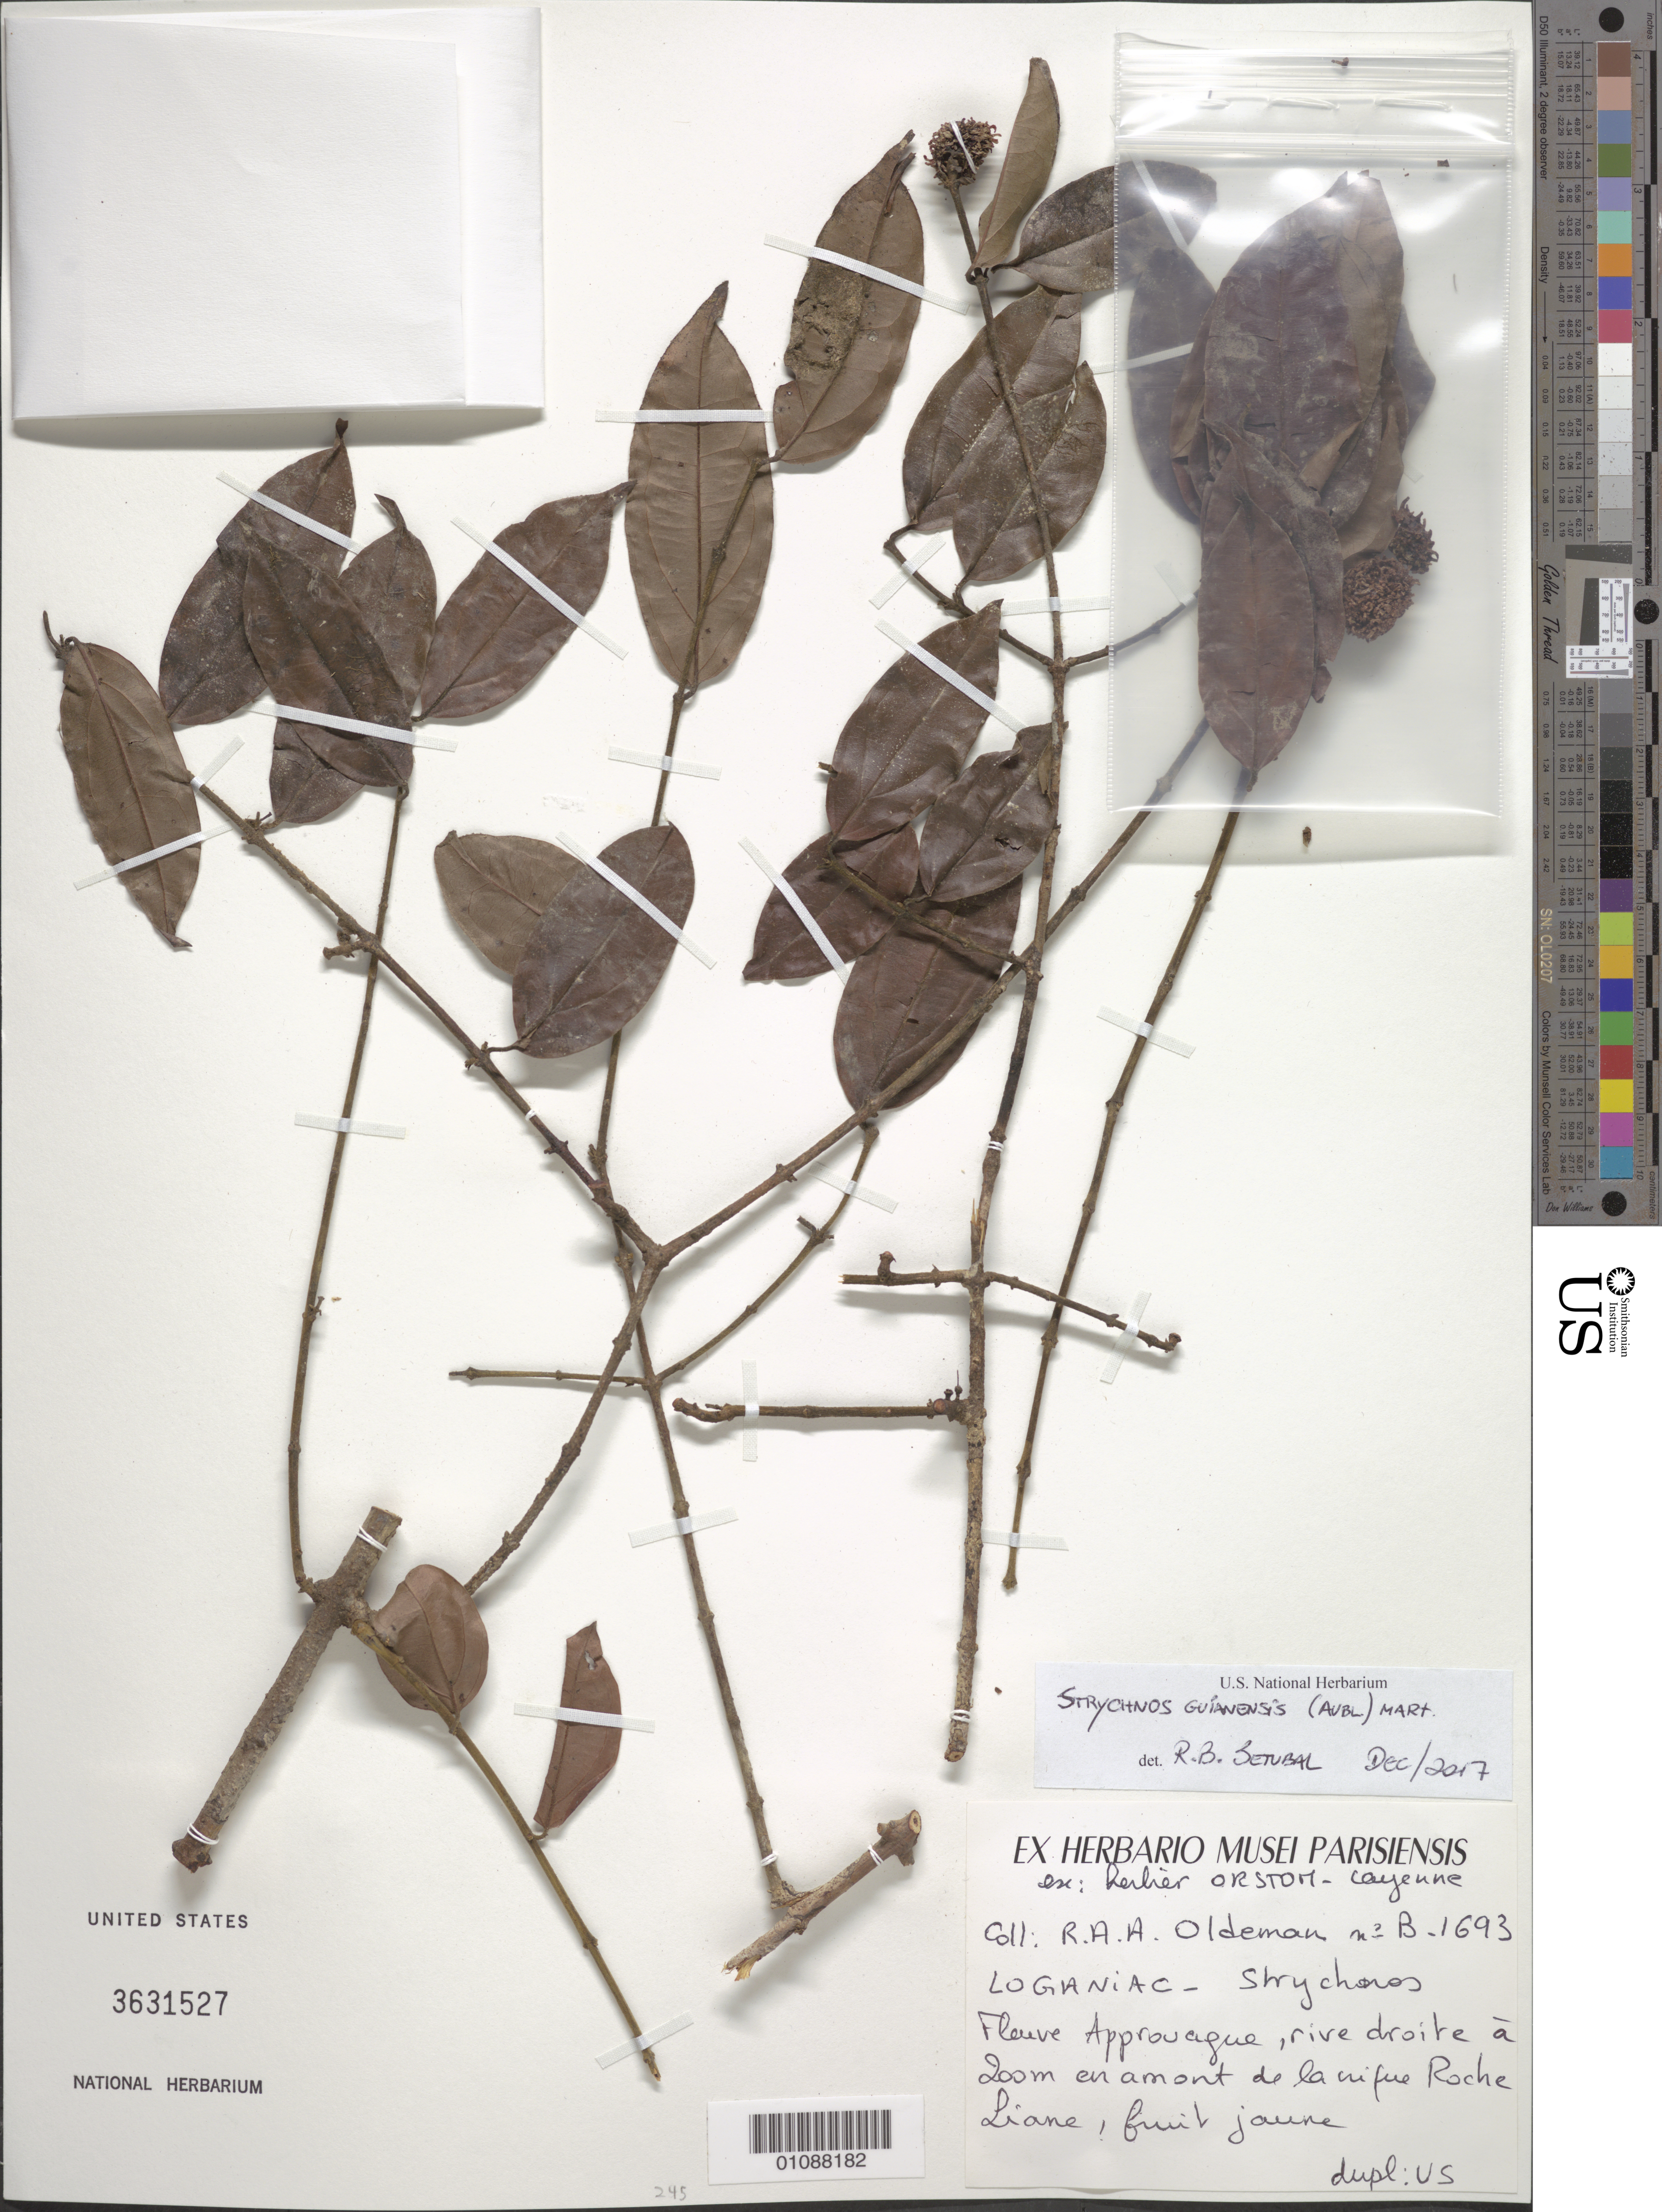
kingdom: Plantae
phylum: Tracheophyta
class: Magnoliopsida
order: Gentianales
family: Loganiaceae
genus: Strychnos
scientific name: Strychnos guianensis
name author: (Aubl.) Mart.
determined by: Setubal, R. B.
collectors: R. Oldeman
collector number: B 1693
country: French Guiana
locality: Approuague R., rive droite a 200m en amont de la nivue Roche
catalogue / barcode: US 3631527